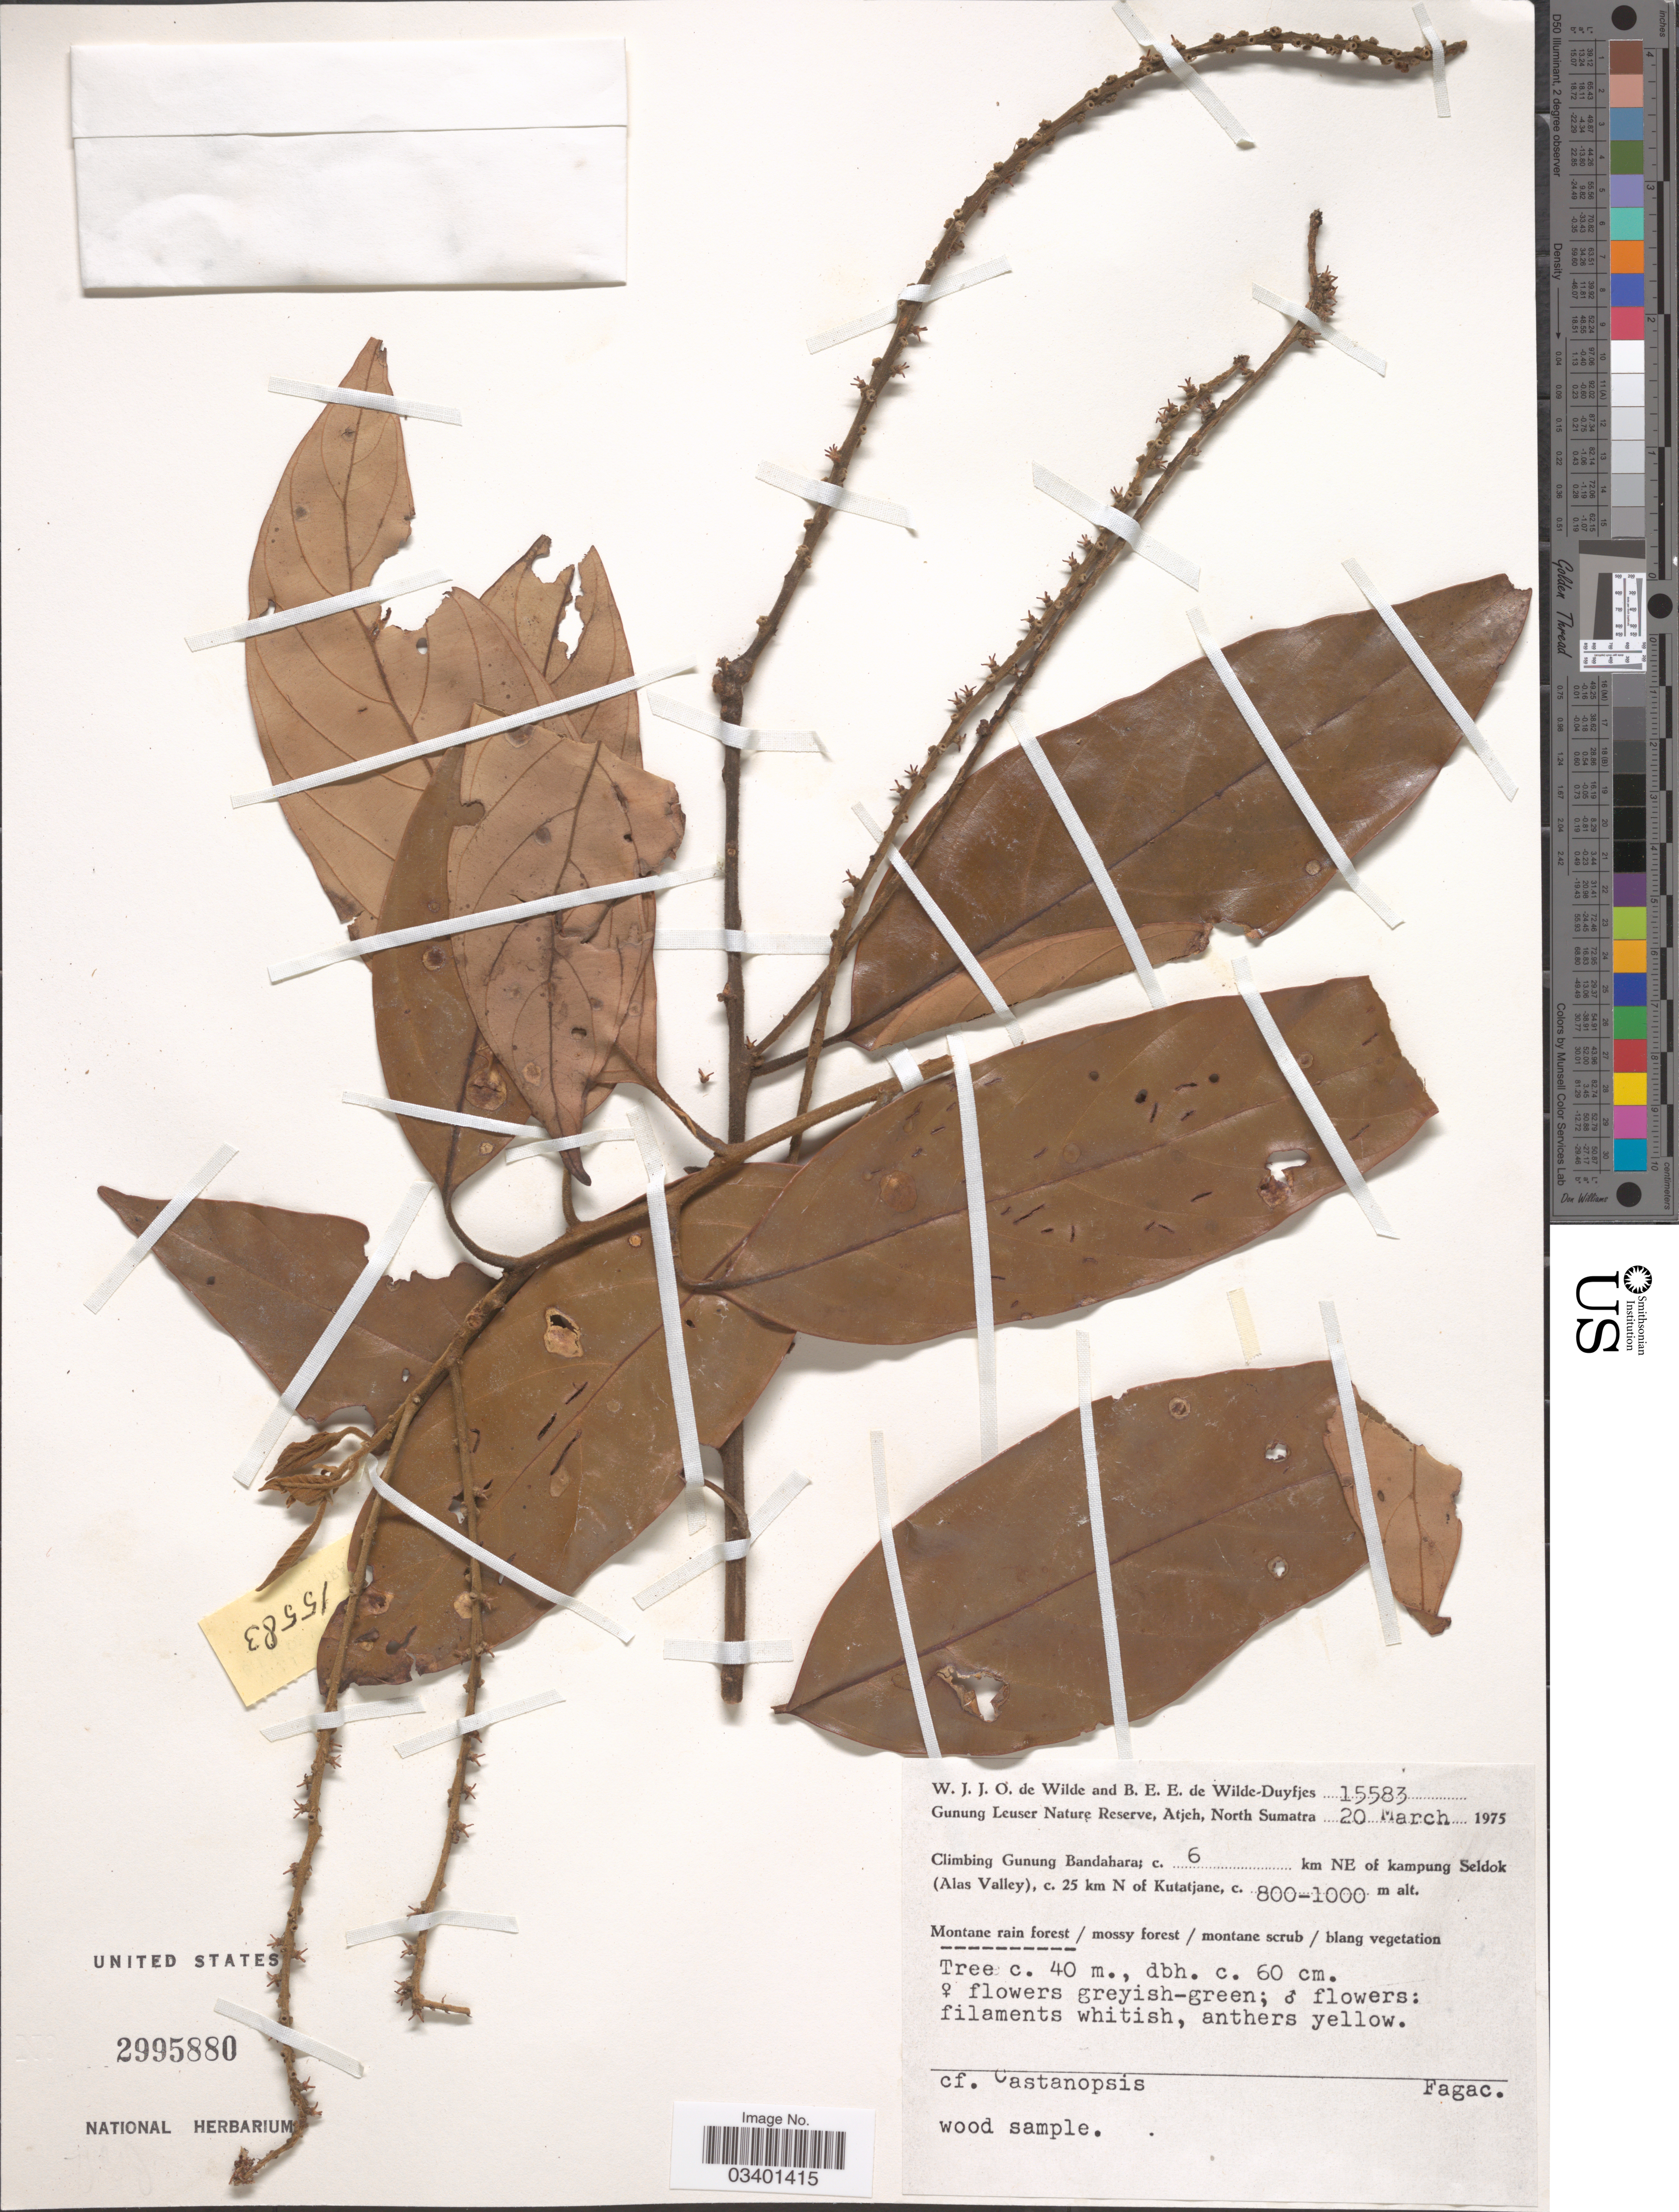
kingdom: Plantae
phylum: Tracheophyta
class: Magnoliopsida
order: Fagales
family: Fagaceae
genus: Castanopsis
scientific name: Castanopsis sp.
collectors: W. J. de Wilde & B. E. de Wilde-Duyfjes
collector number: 15583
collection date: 1975-03-20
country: Indonesia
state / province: Sumatra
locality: Gunung Leuser Nature Reserves, Atjeh, North Sumatra. Climbing Gunung Bandahara; c. 6 km NE of kampung Seldok (Alas Valley), c. 25 km N of Kutatjane.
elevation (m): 800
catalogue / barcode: US 2995880